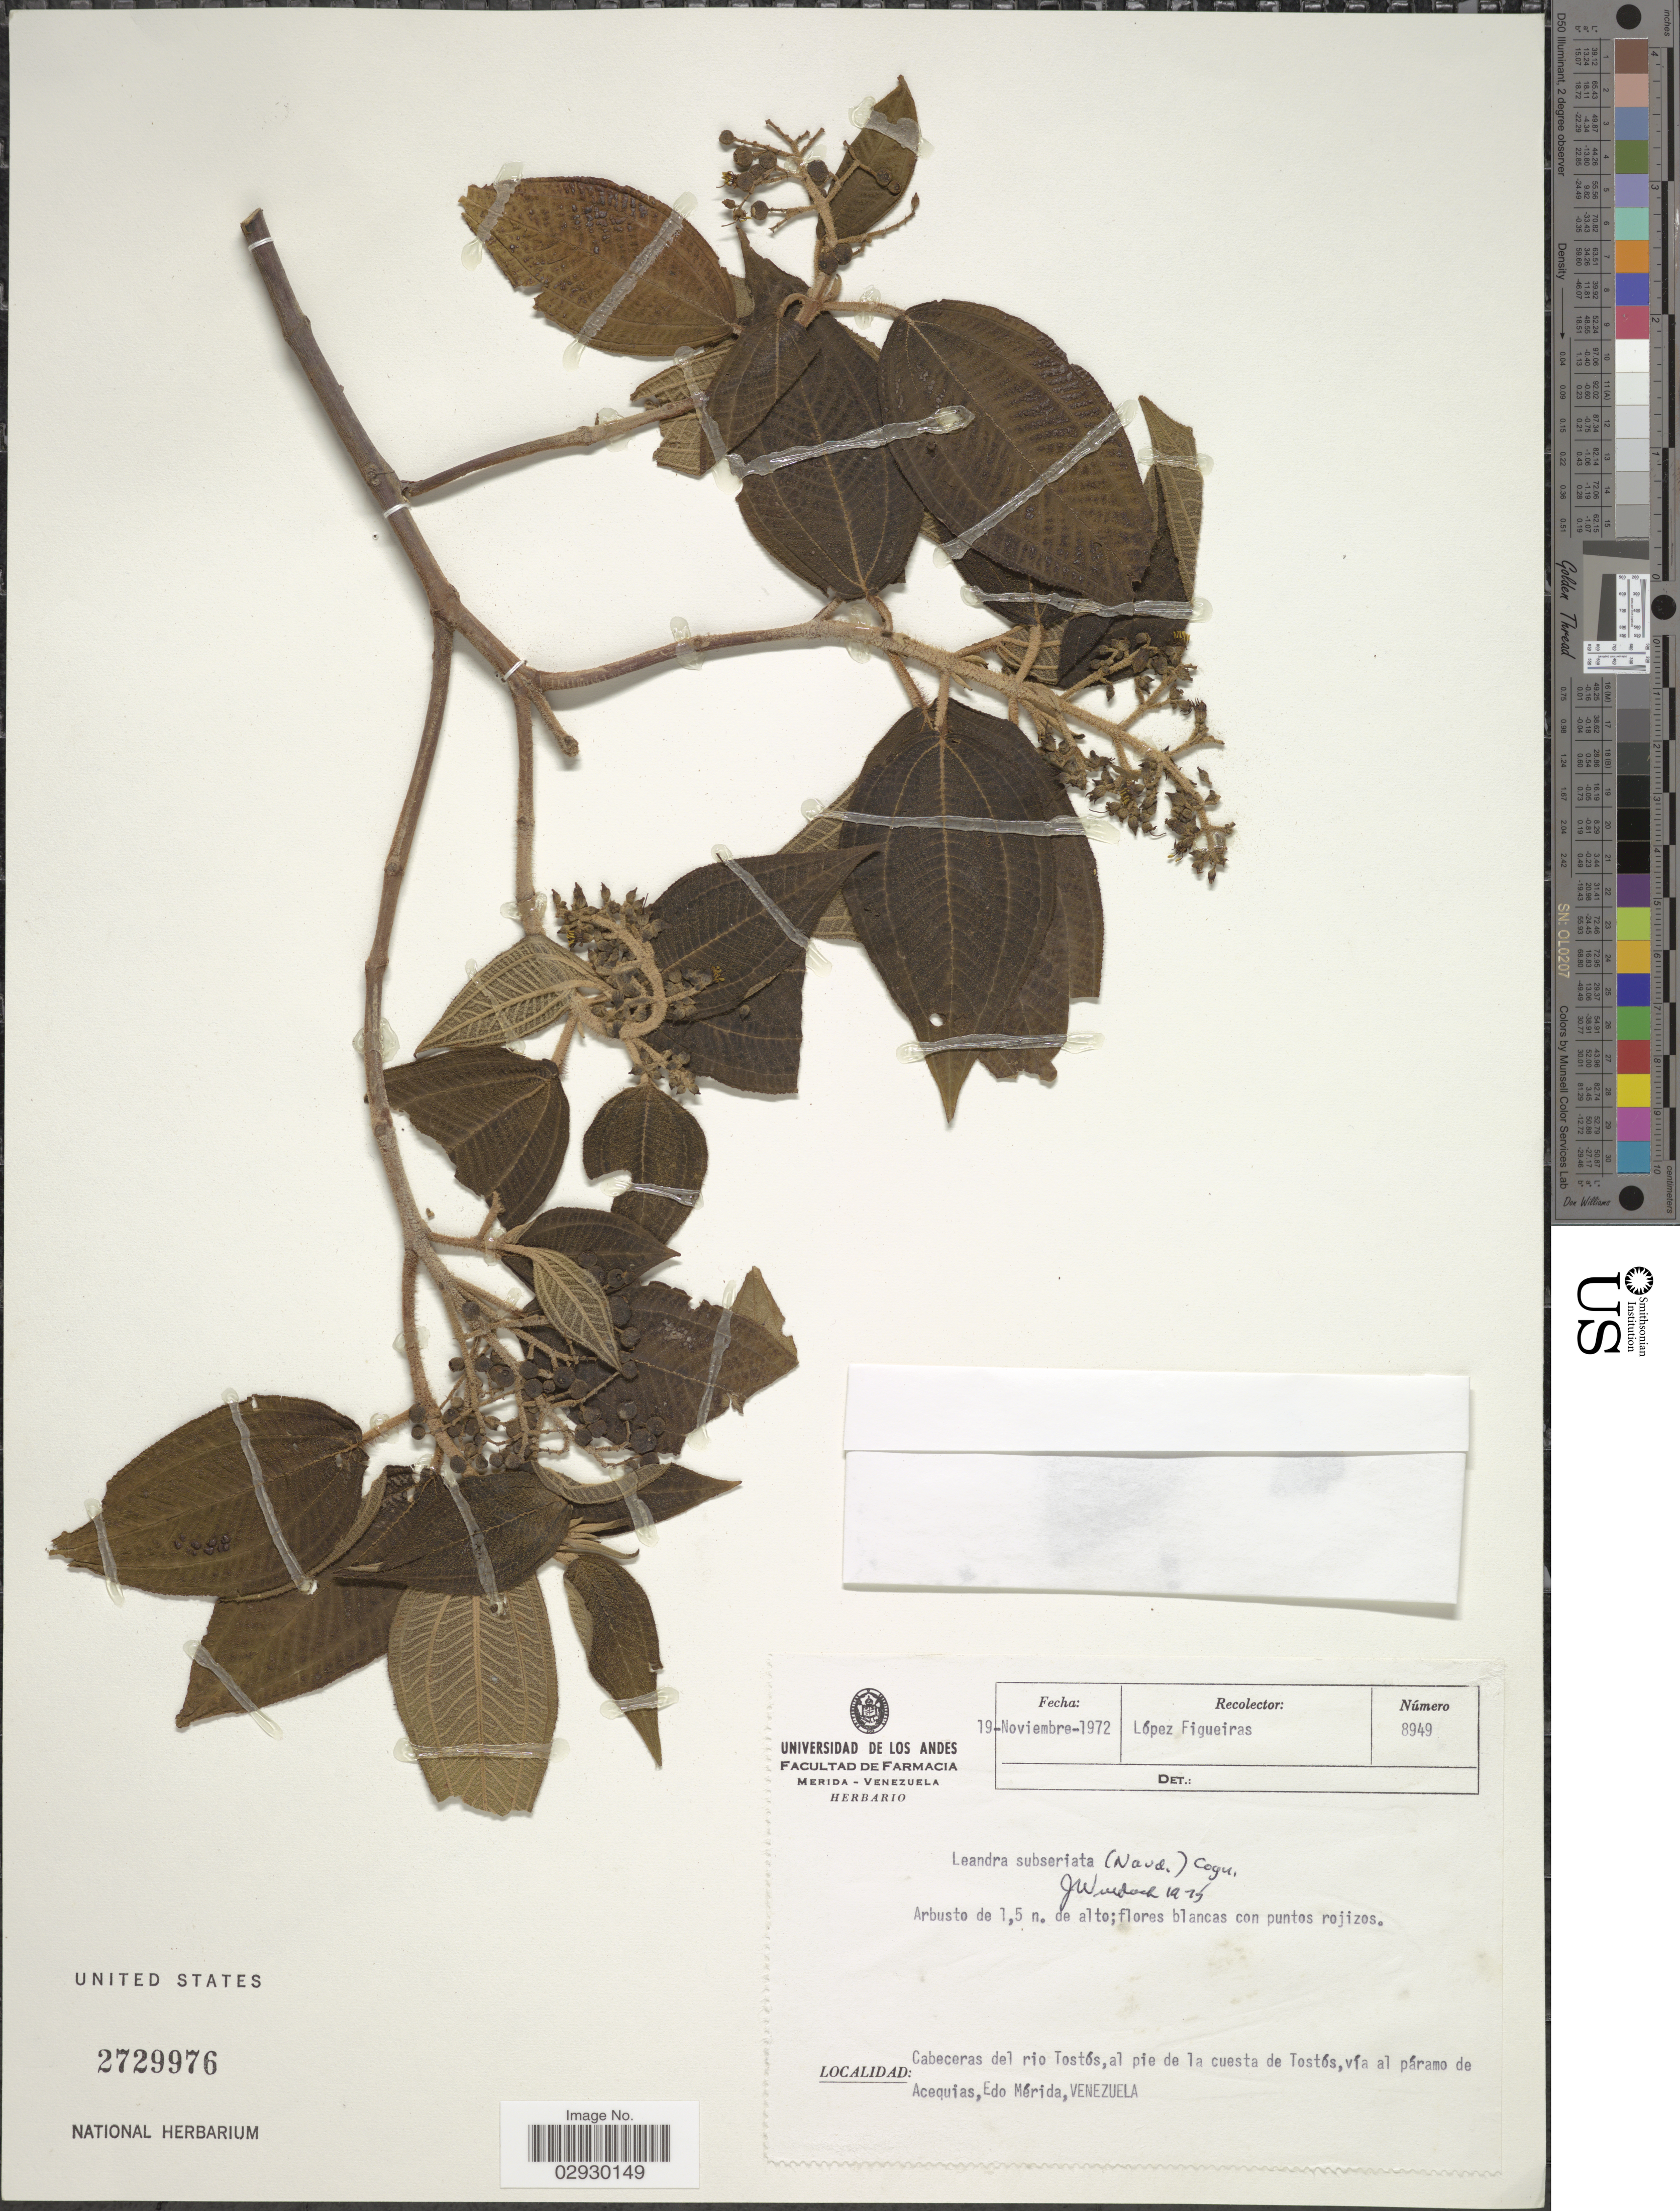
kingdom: Plantae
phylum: Tracheophyta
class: Magnoliopsida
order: Myrtales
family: Melastomataceae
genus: Leandra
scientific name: Leandra subseriata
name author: (Naudin) Cogn.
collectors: M. López Figueiras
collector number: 8949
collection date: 1972-11-19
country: Venezuela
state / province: Mérida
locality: Cabeceras del rio Tostós, al pie de la cuesta de Tostós, vía al páramo de Acequias.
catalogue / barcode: US 2729976